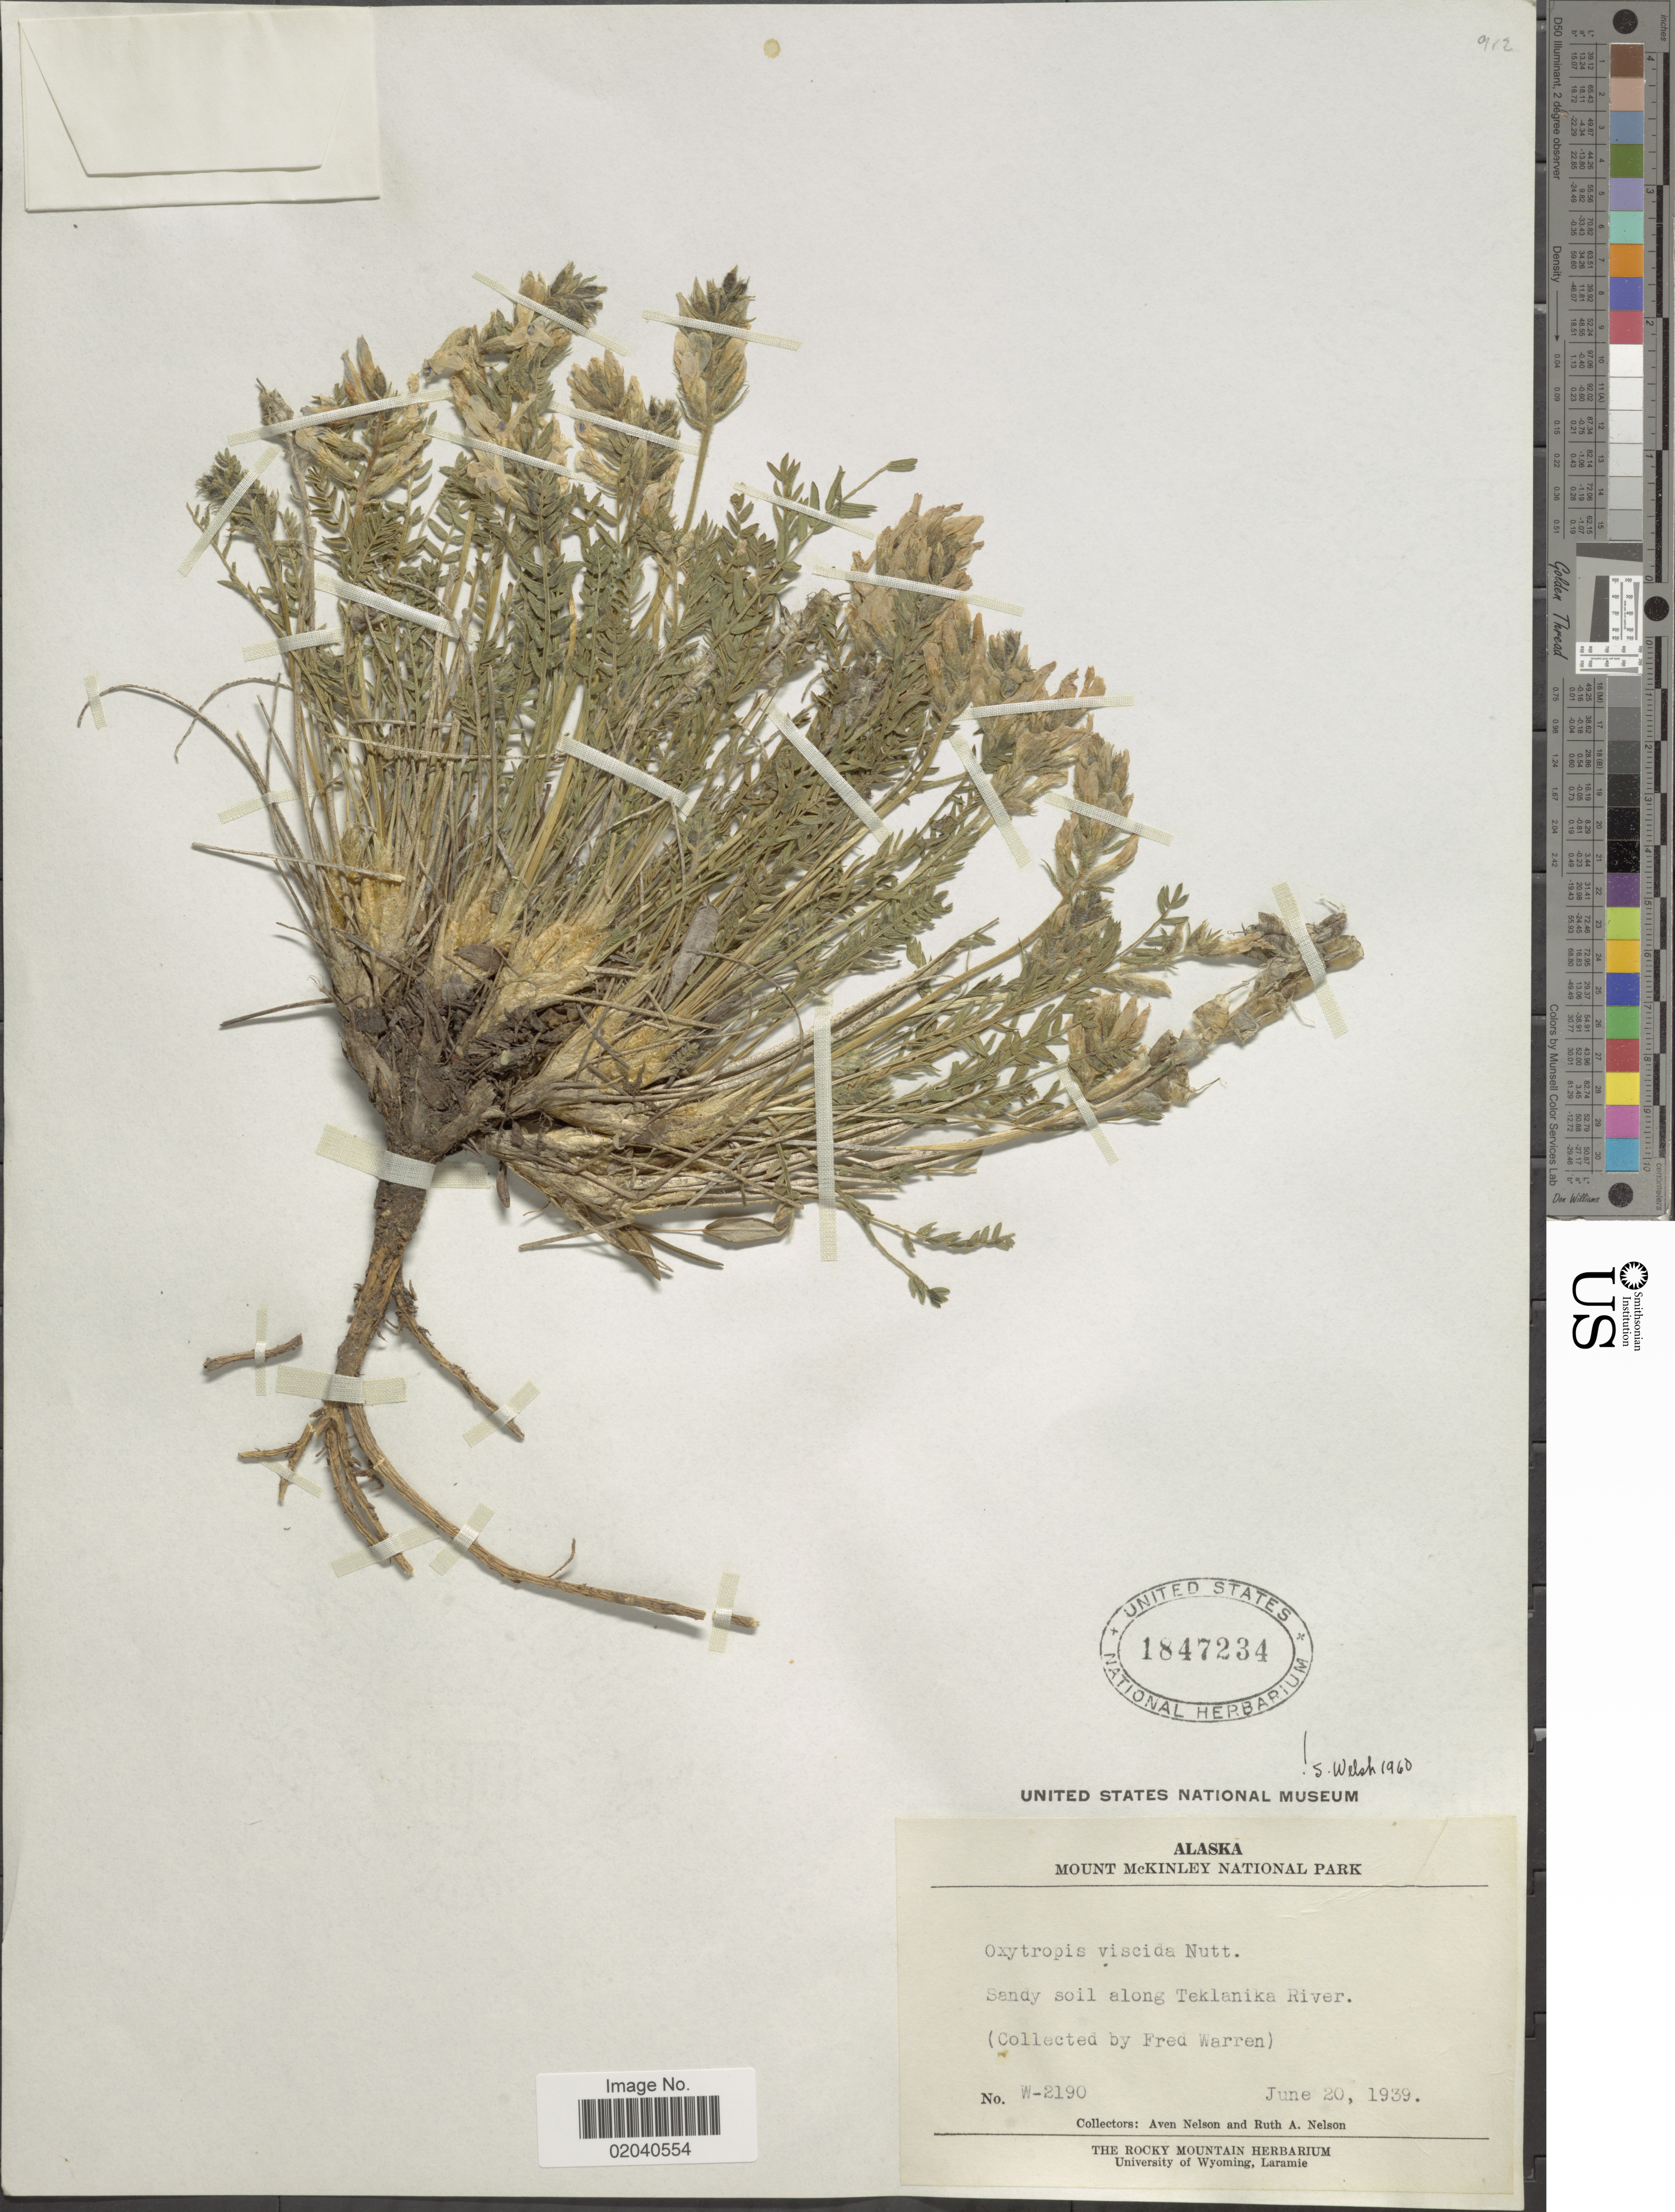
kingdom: Plantae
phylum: Tracheophyta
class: Magnoliopsida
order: Fabales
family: Fabaceae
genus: Oxytropis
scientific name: Oxytropis viscida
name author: Nutt.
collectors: F. Warren, A. Nelson & R. A. Nelson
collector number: W2190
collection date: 1939-06-20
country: United States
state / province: Alaska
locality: Mount KcKinley National Park, along Teklanika river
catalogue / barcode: US 1847234